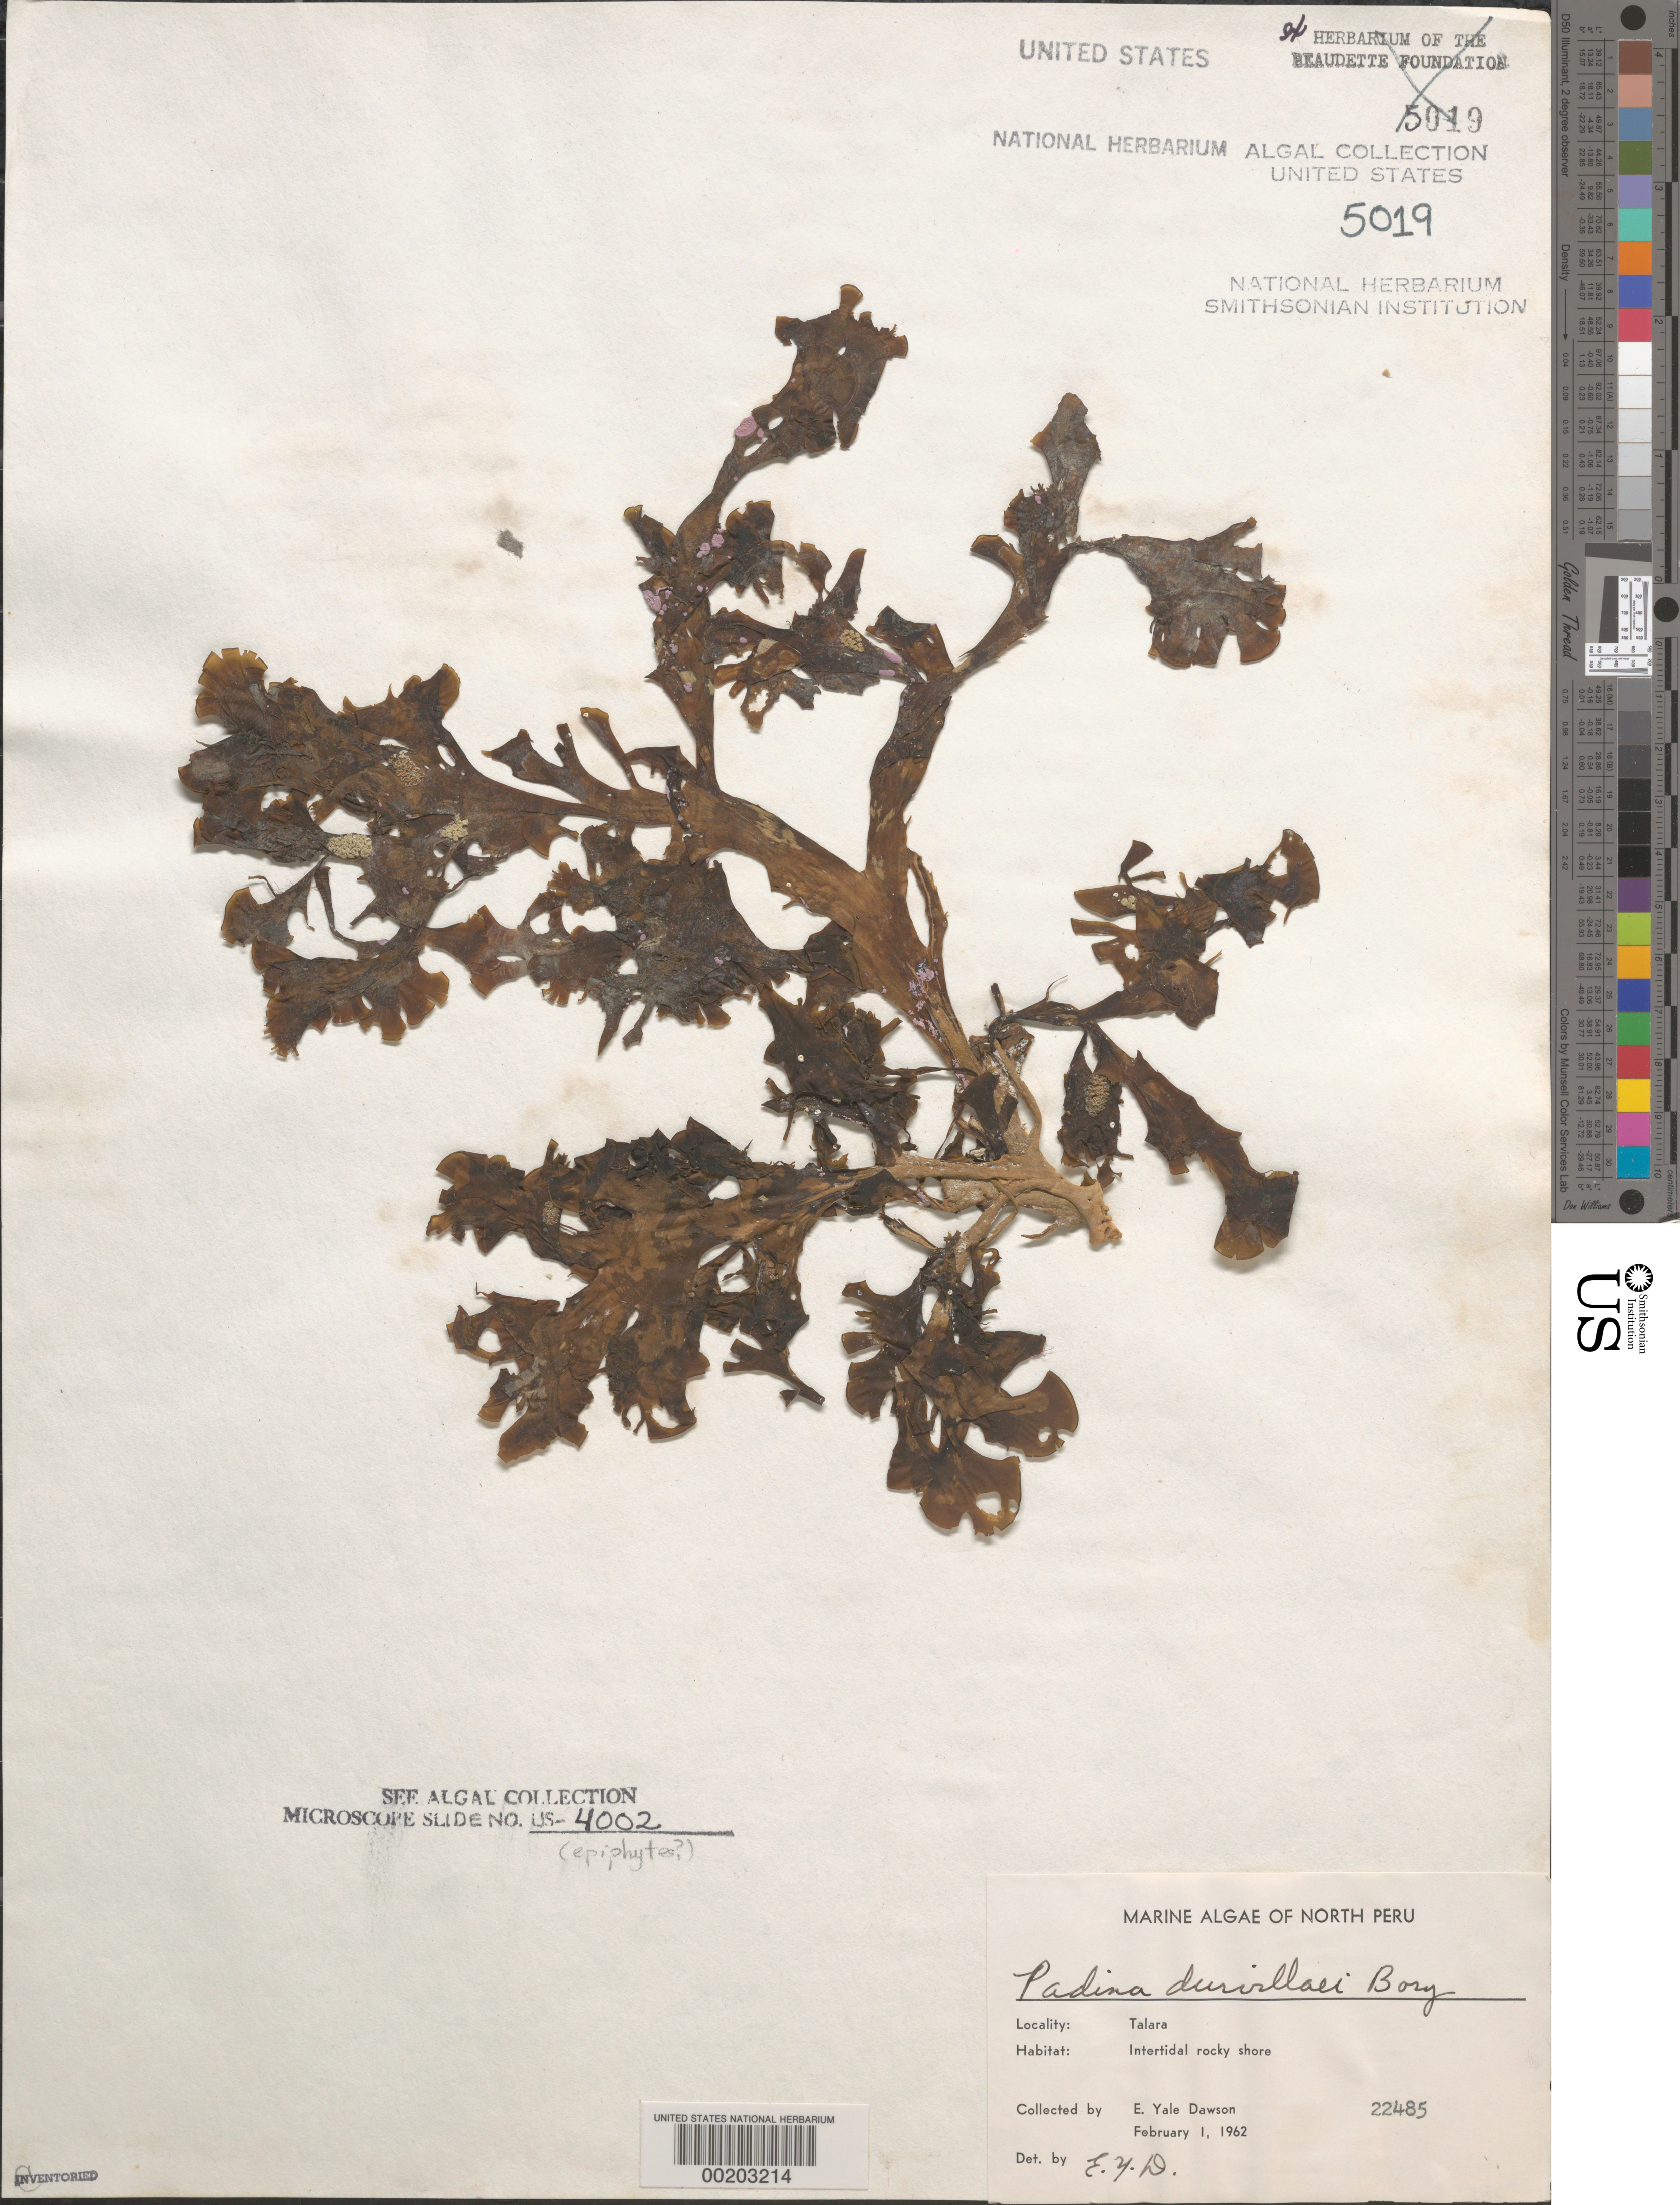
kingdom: Chromista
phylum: Ochrophyta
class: Phaeophyceae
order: Dictyotales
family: Dictyotaceae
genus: Padina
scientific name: Padina durvillaei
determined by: Dawson, E. Y.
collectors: E. Y. Dawson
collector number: EYD 22485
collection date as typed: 01 Feb 1962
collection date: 1962-02-01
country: Peru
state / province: Piura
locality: Talara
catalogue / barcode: US 5019